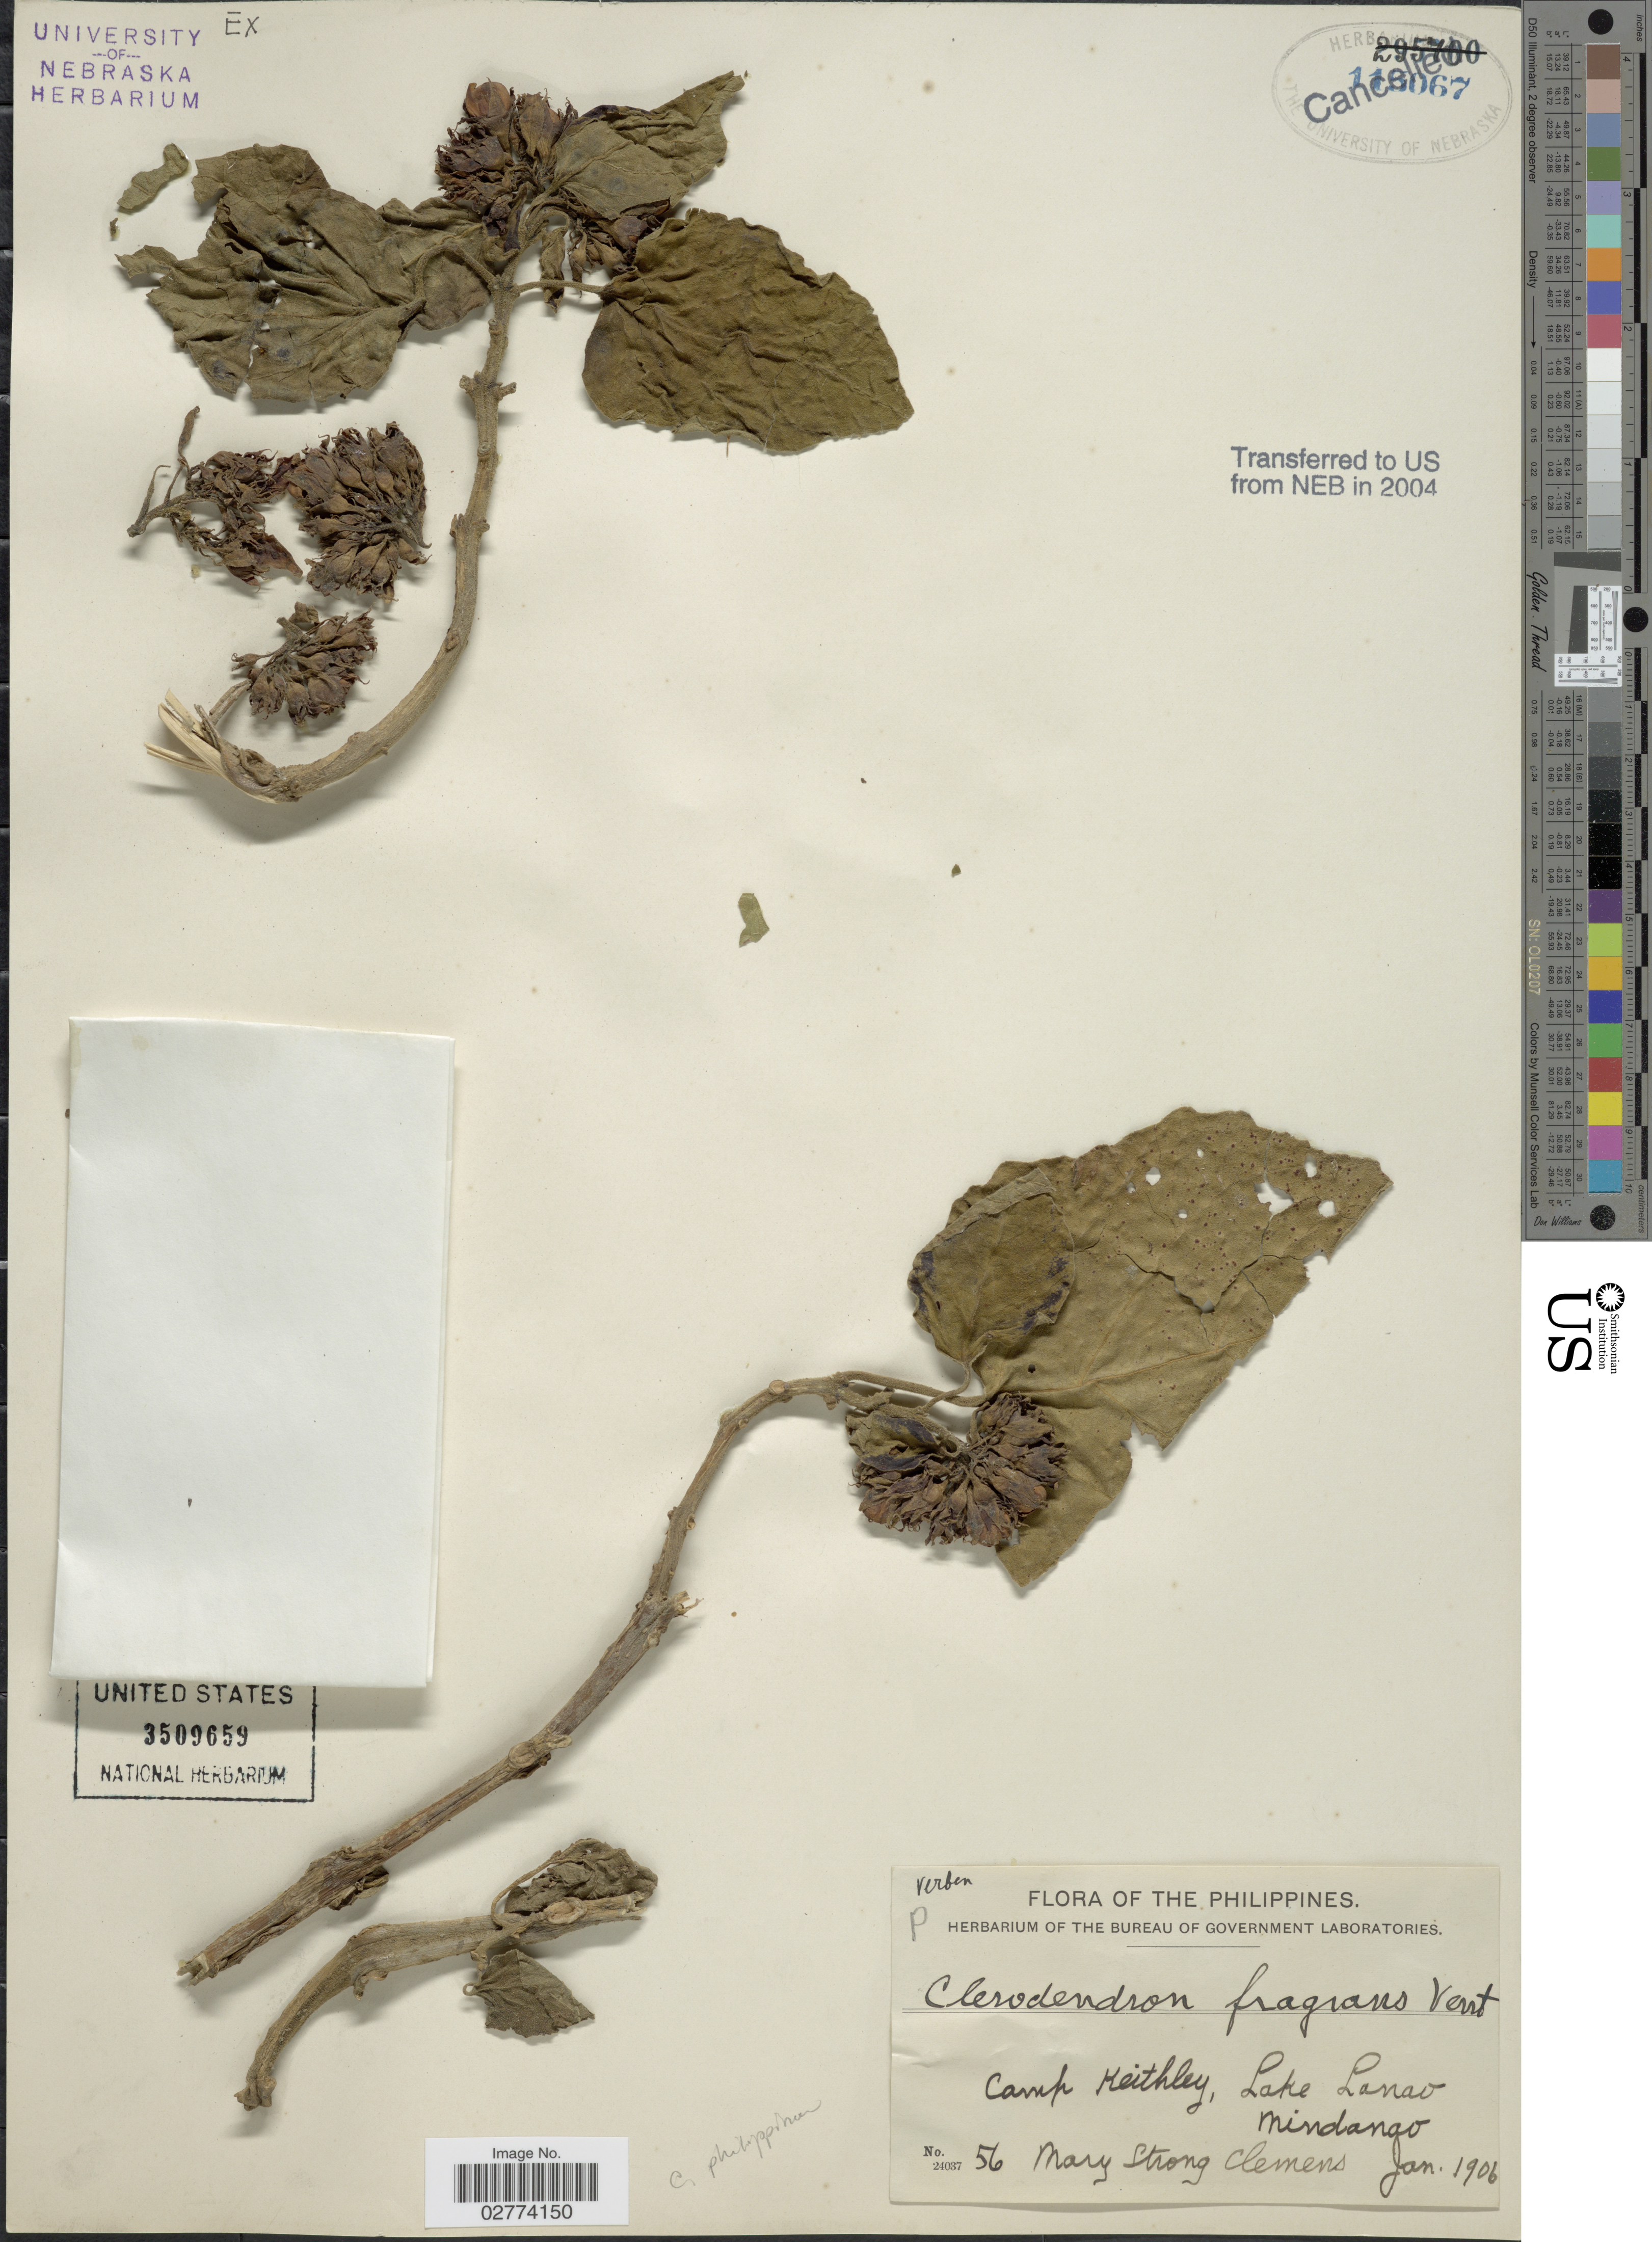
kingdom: Plantae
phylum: Tracheophyta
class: Magnoliopsida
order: Lamiales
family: Lamiaceae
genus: Clerodendrum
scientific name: Clerodendrum philippinum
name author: Schauer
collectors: M. S. Clemens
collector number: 56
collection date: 1906-01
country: Philippines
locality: Camp Keithley, Lake Lanao, Mindanao.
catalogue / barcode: US 3509659